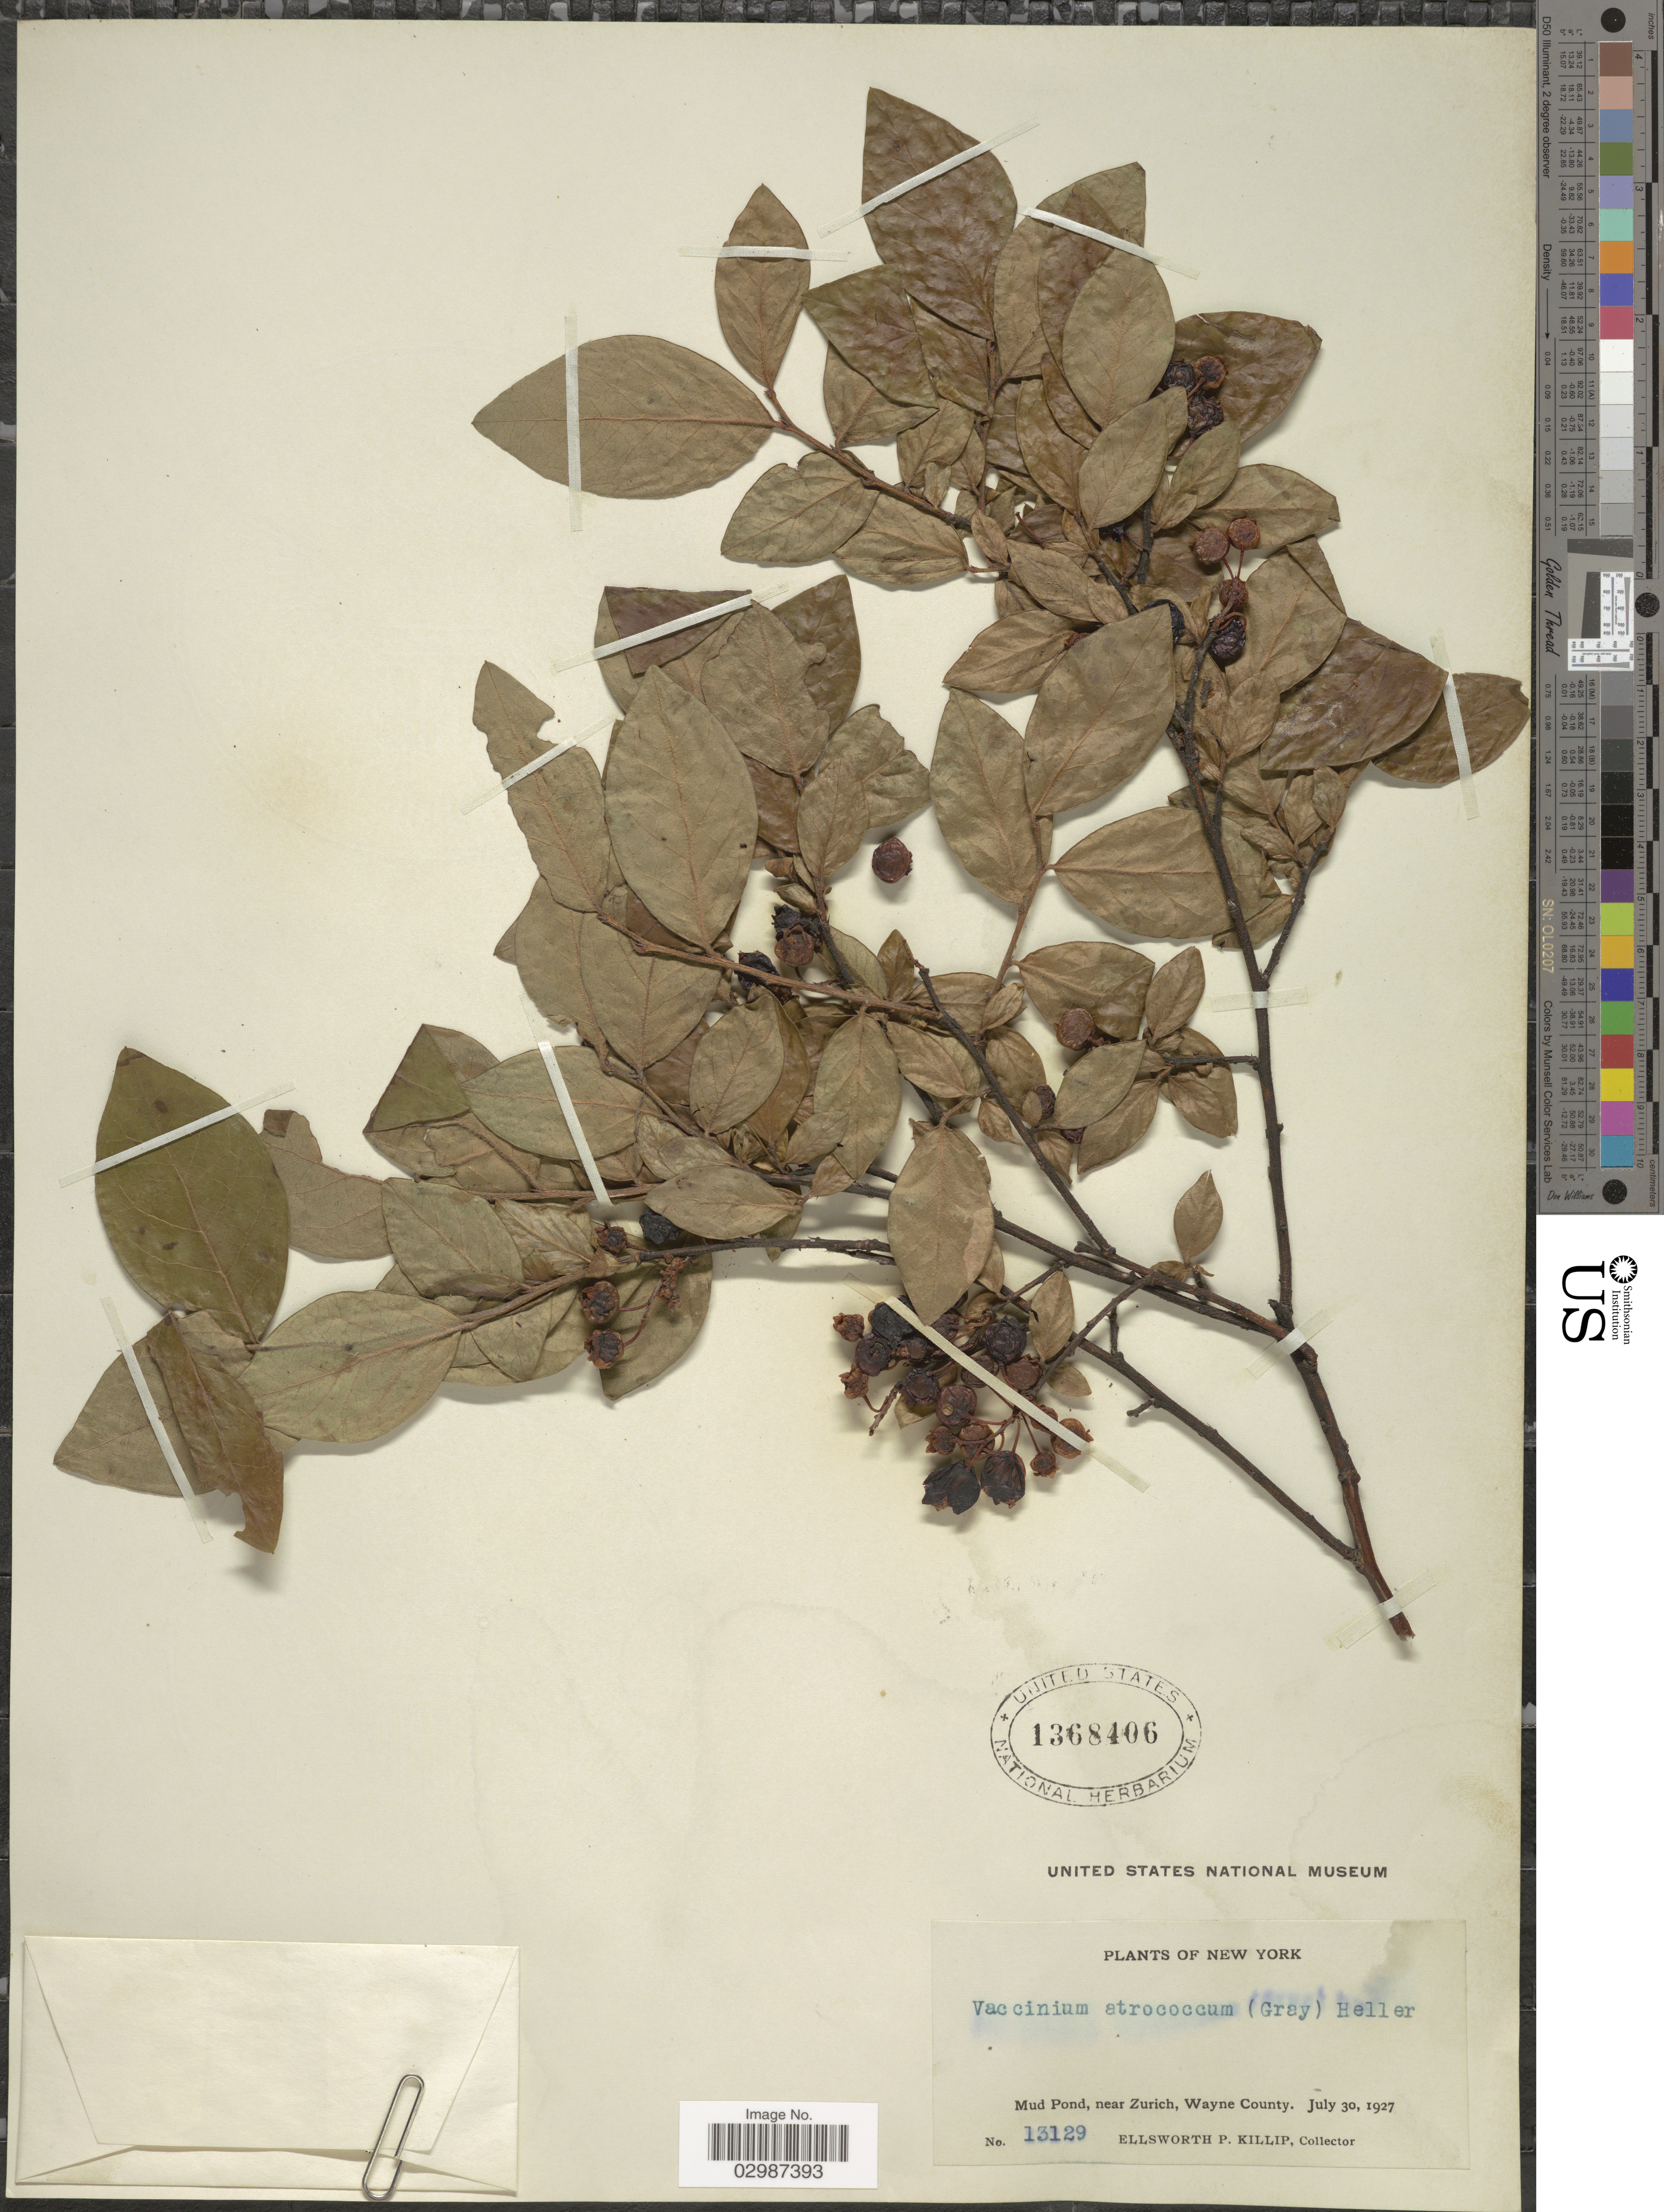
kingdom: Plantae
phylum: Tracheophyta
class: Magnoliopsida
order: Ericales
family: Ericaceae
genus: Vaccinium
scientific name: Vaccinium atrococcum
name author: (A. Gray) A. Heller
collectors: E. P. Killip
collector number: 13129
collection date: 1927-07-30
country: United States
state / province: New York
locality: Mud Pond, near Zurich, Wayne County.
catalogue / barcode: US 1368406